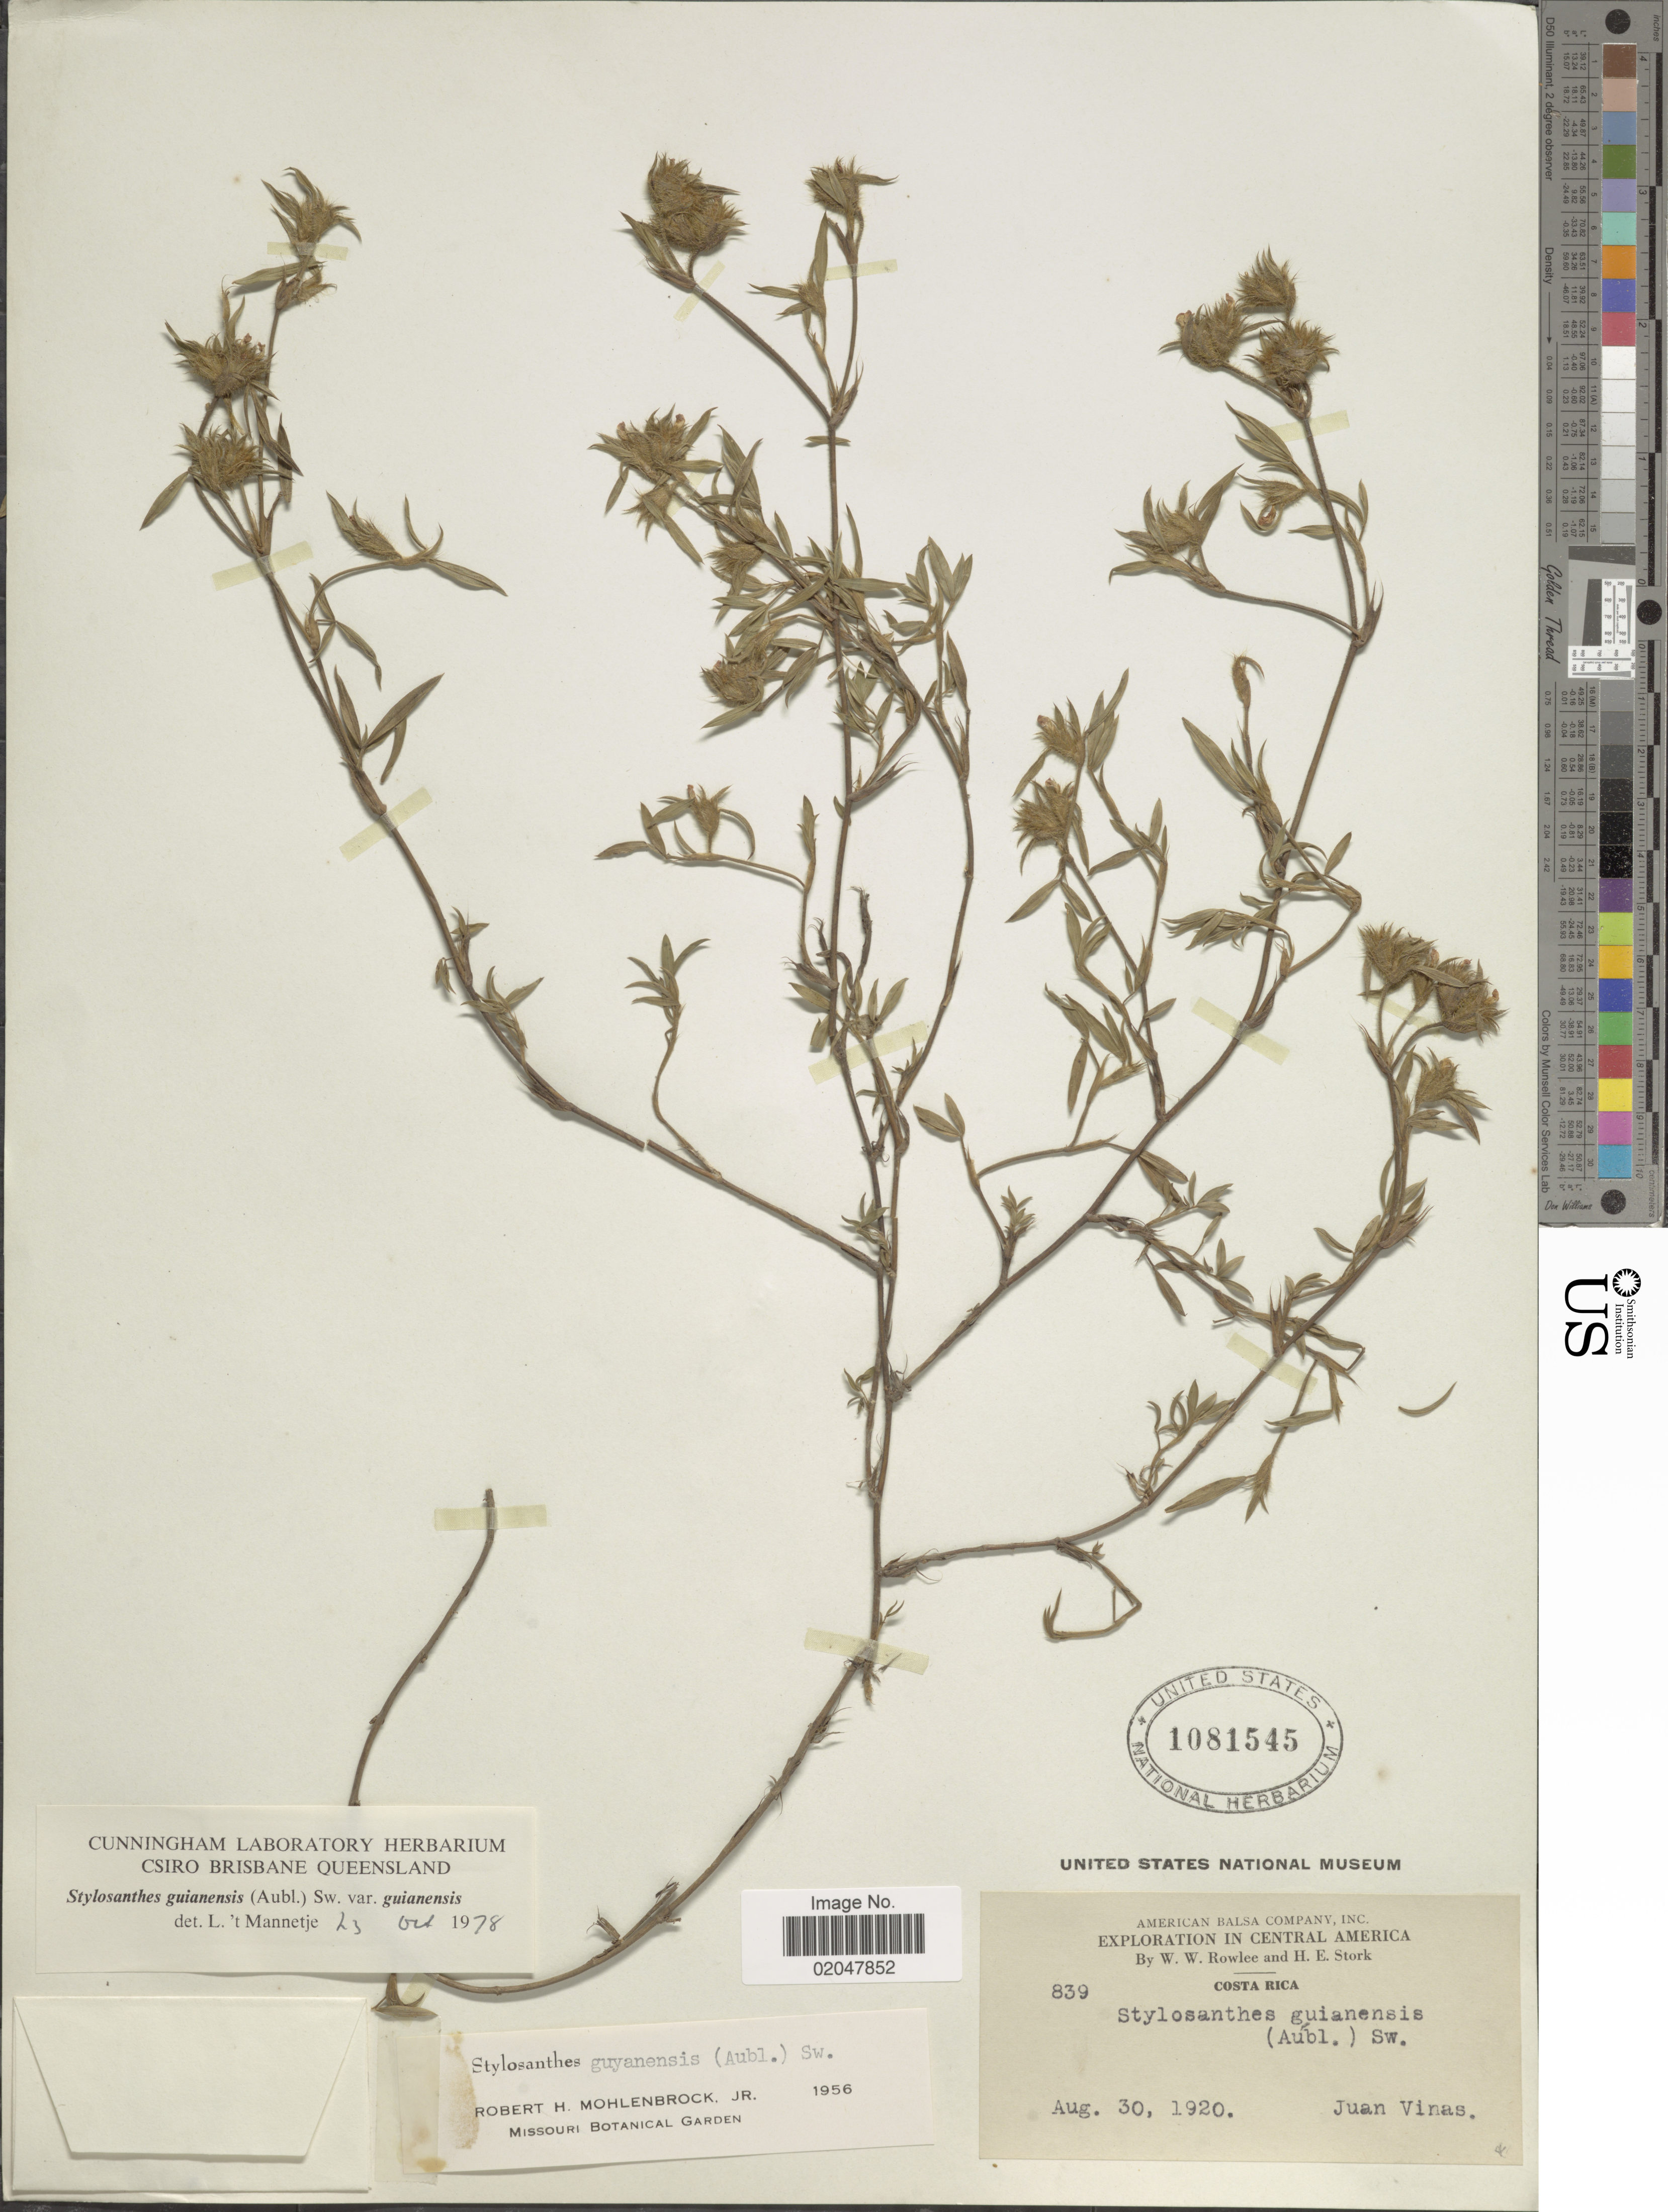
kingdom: Plantae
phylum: Tracheophyta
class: Magnoliopsida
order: Fabales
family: Fabaceae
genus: Stylosanthes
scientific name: Stylosanthes guianensis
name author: (Aubl.) Sw.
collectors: W. W. Rowlee & H. E. Stork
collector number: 839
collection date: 1920-08-30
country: Costa Rica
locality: Juan Vinas [unsure placement]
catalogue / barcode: US 1081545